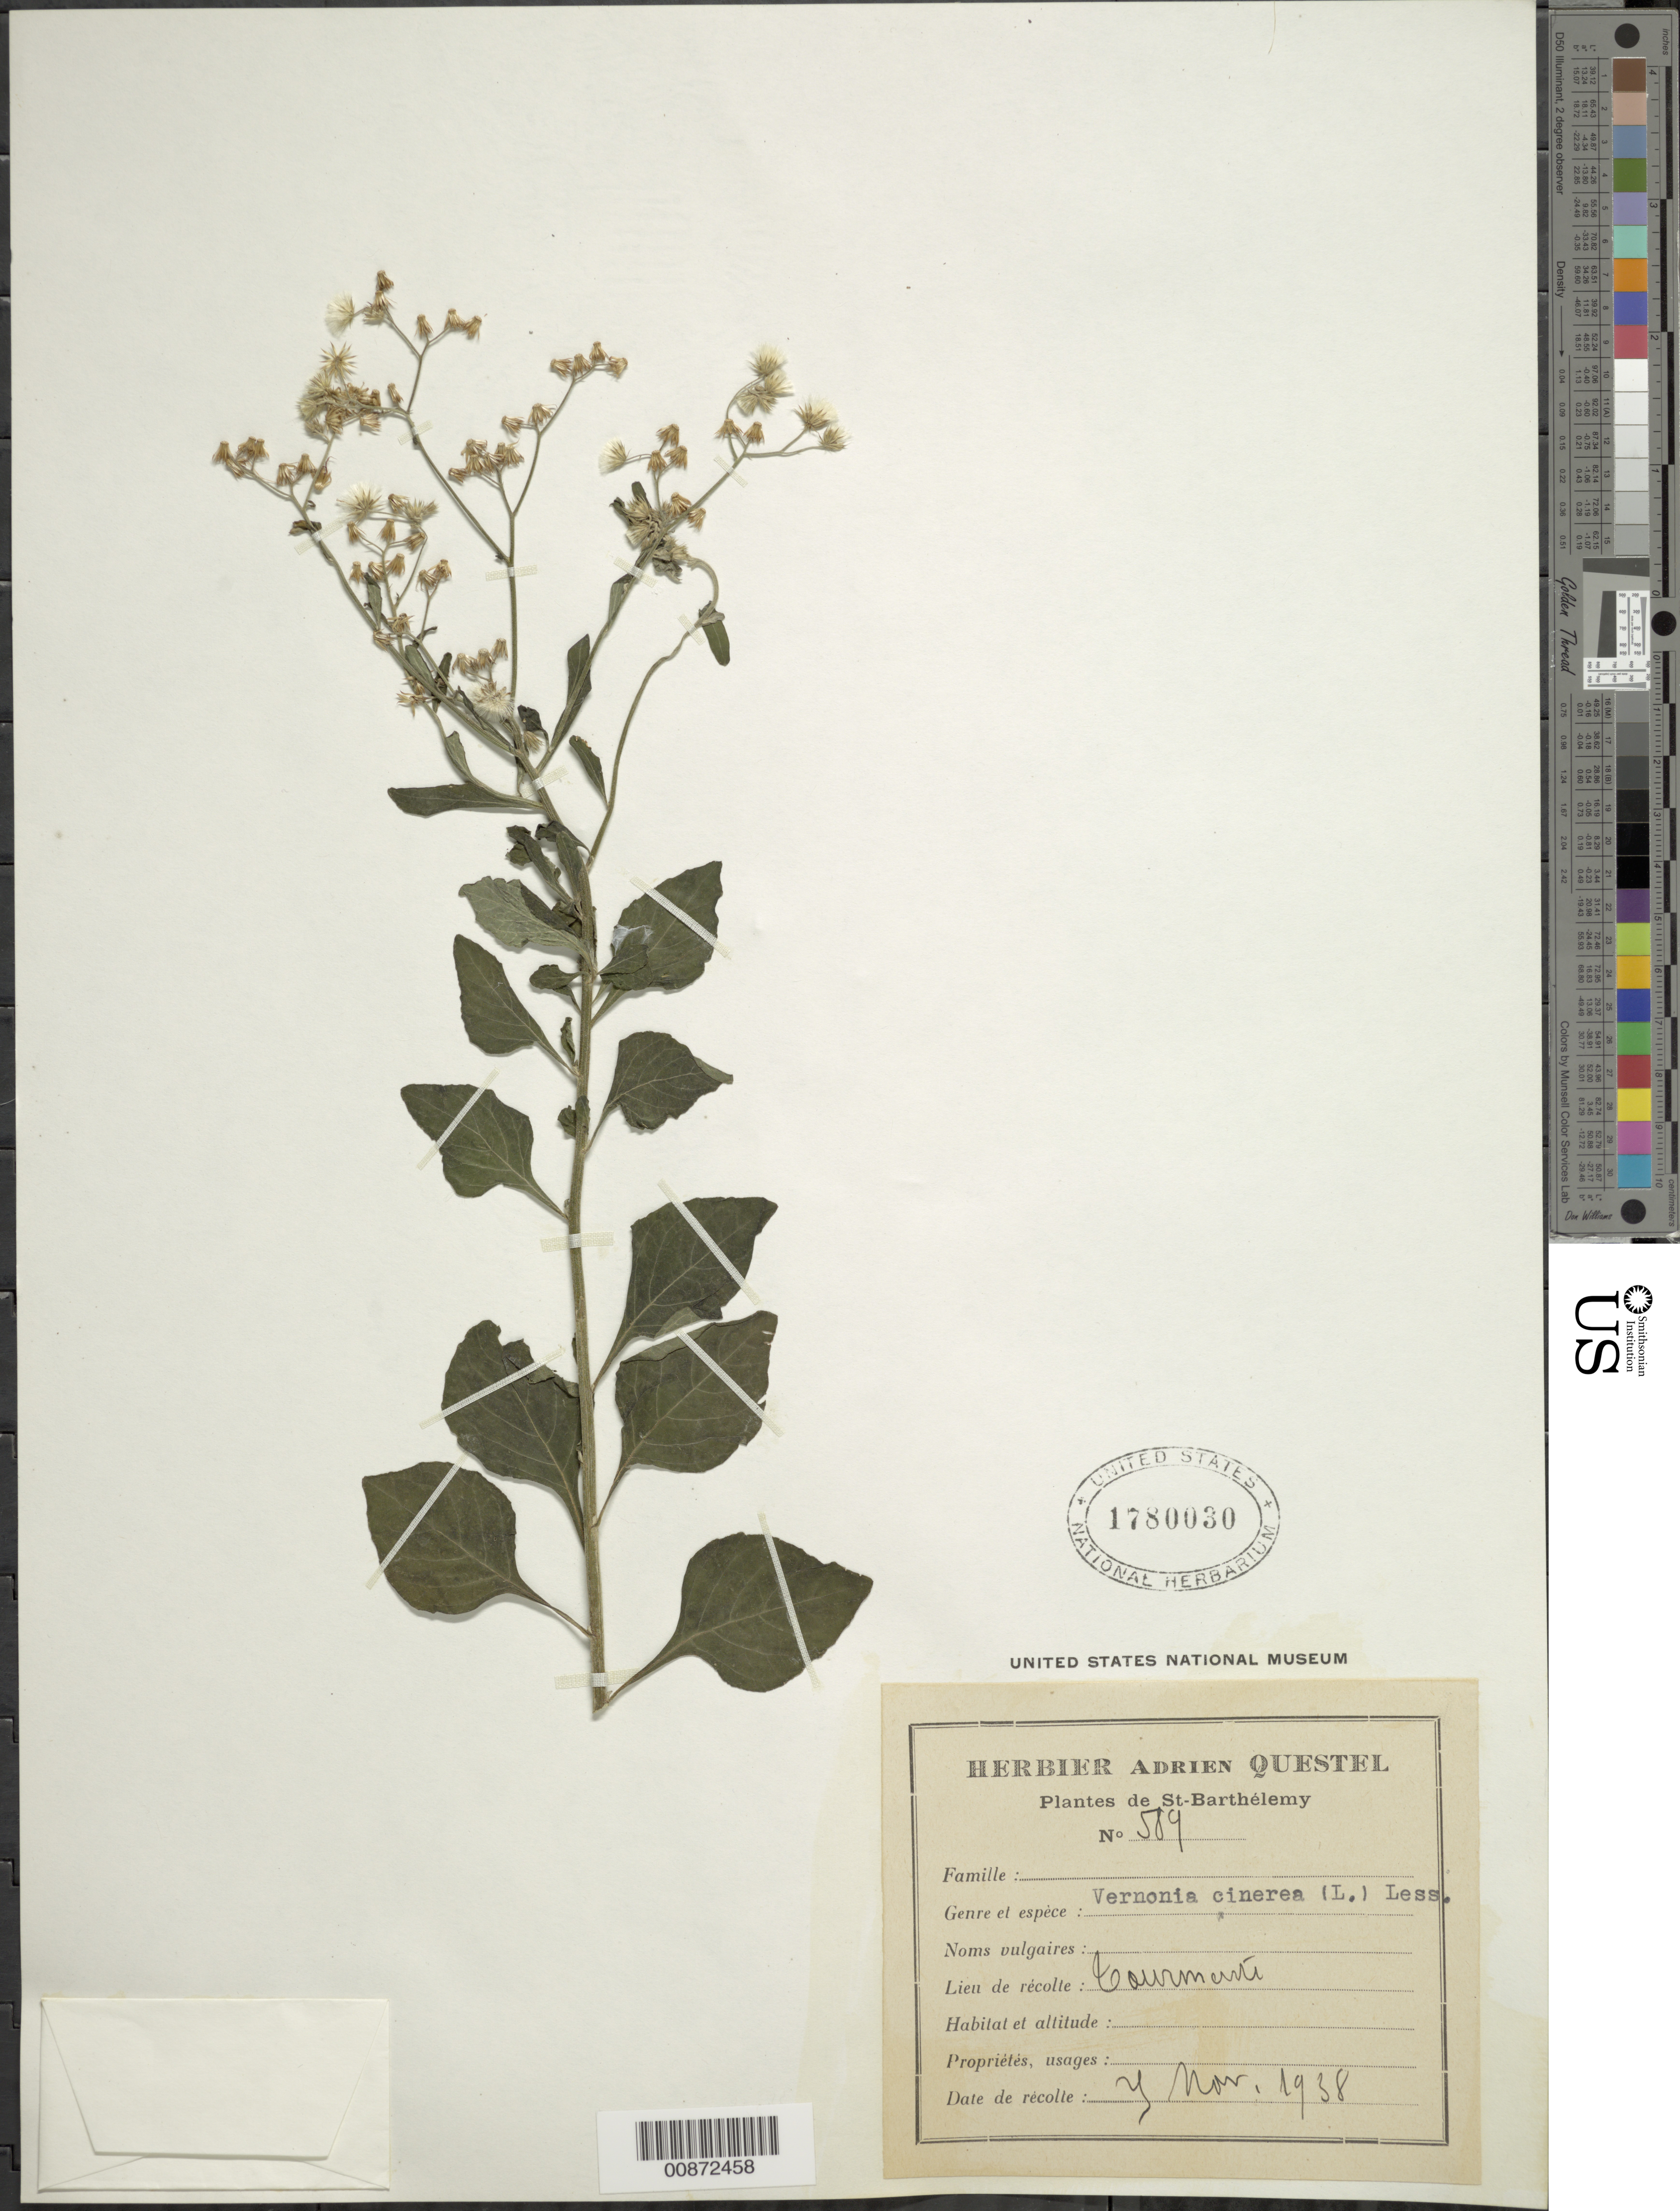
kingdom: Plantae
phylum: Tracheophyta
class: Magnoliopsida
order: Asterales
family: Asteraceae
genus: Cyanthillium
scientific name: Cyanthillium cinereum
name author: (L.) H. Rob.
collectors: A. Questel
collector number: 589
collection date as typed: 08 Nov 1938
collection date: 1938-11-08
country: Saint Barthélemy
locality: Courmané (sp?)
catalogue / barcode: US 1780030